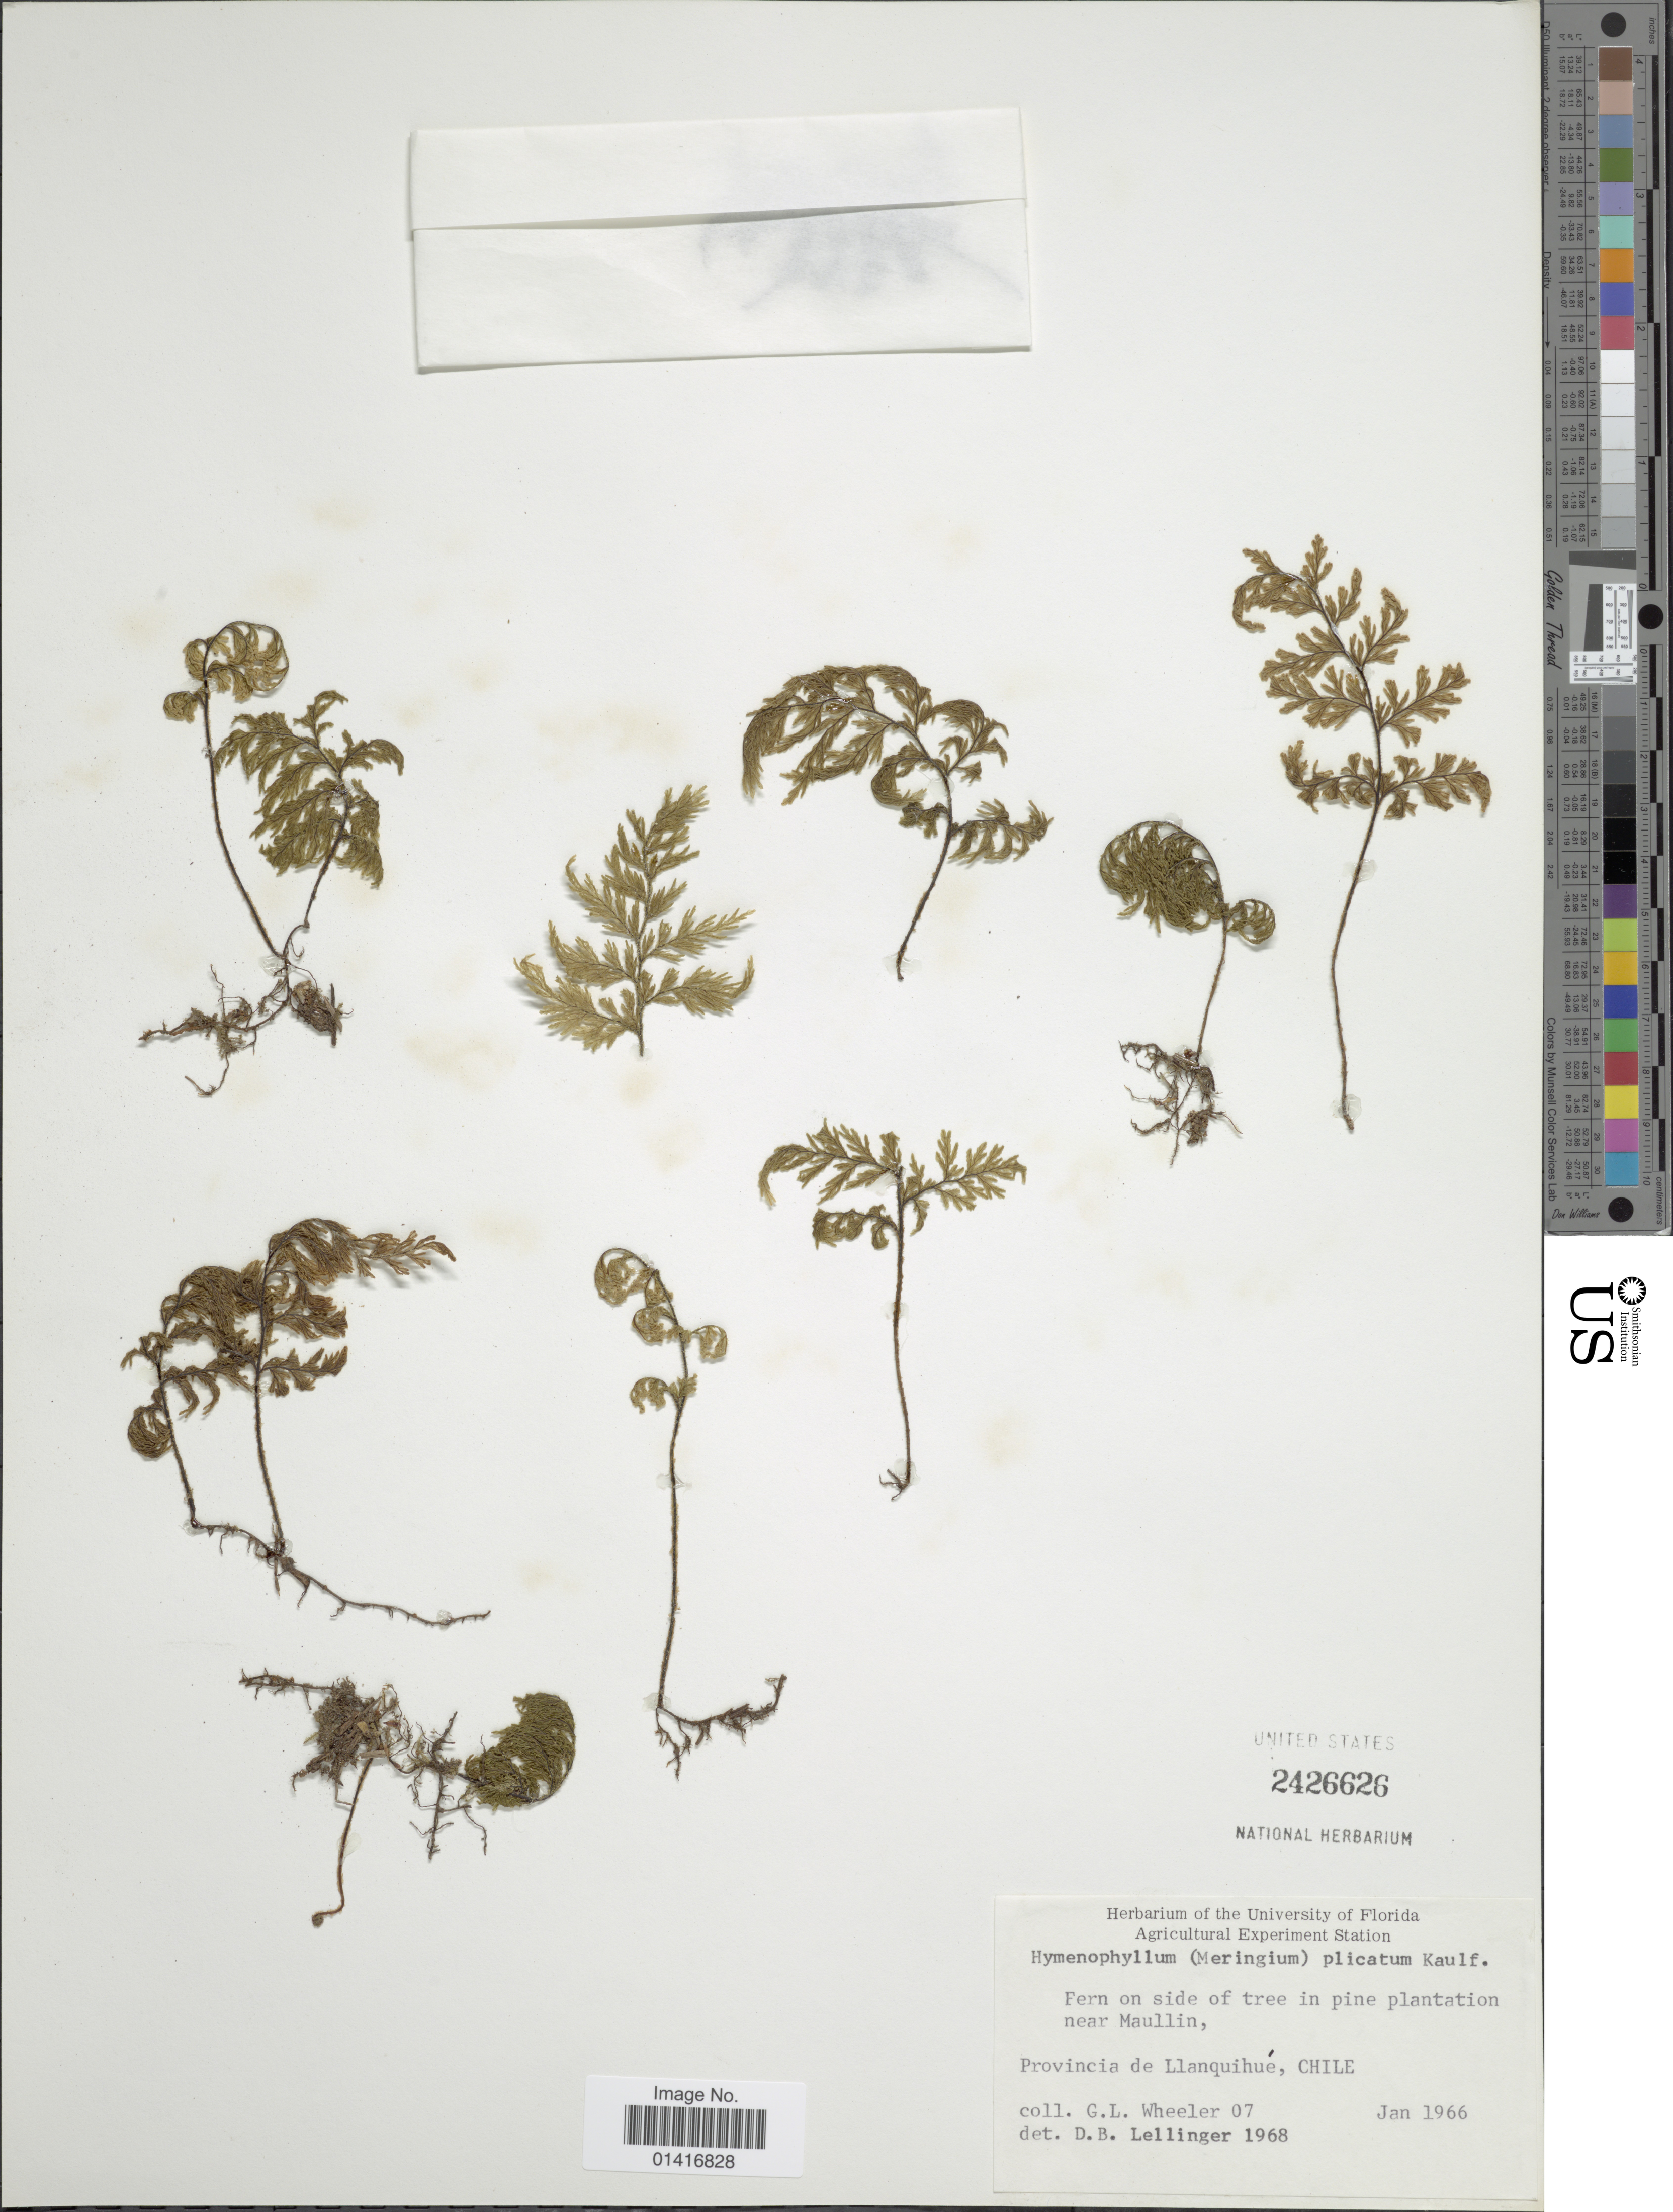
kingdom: Plantae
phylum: Tracheophyta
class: Polypodiopsida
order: Hymenophyllales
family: Hymenophyllaceae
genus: Hymenophyllum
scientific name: Hymenophyllum plicatum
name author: Kaulf.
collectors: G. Wheeler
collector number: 07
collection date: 1966-01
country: Chile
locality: Fern on side of tree in pine plantation near Maullin,Provincia de Llanquihué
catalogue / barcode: US 2426626